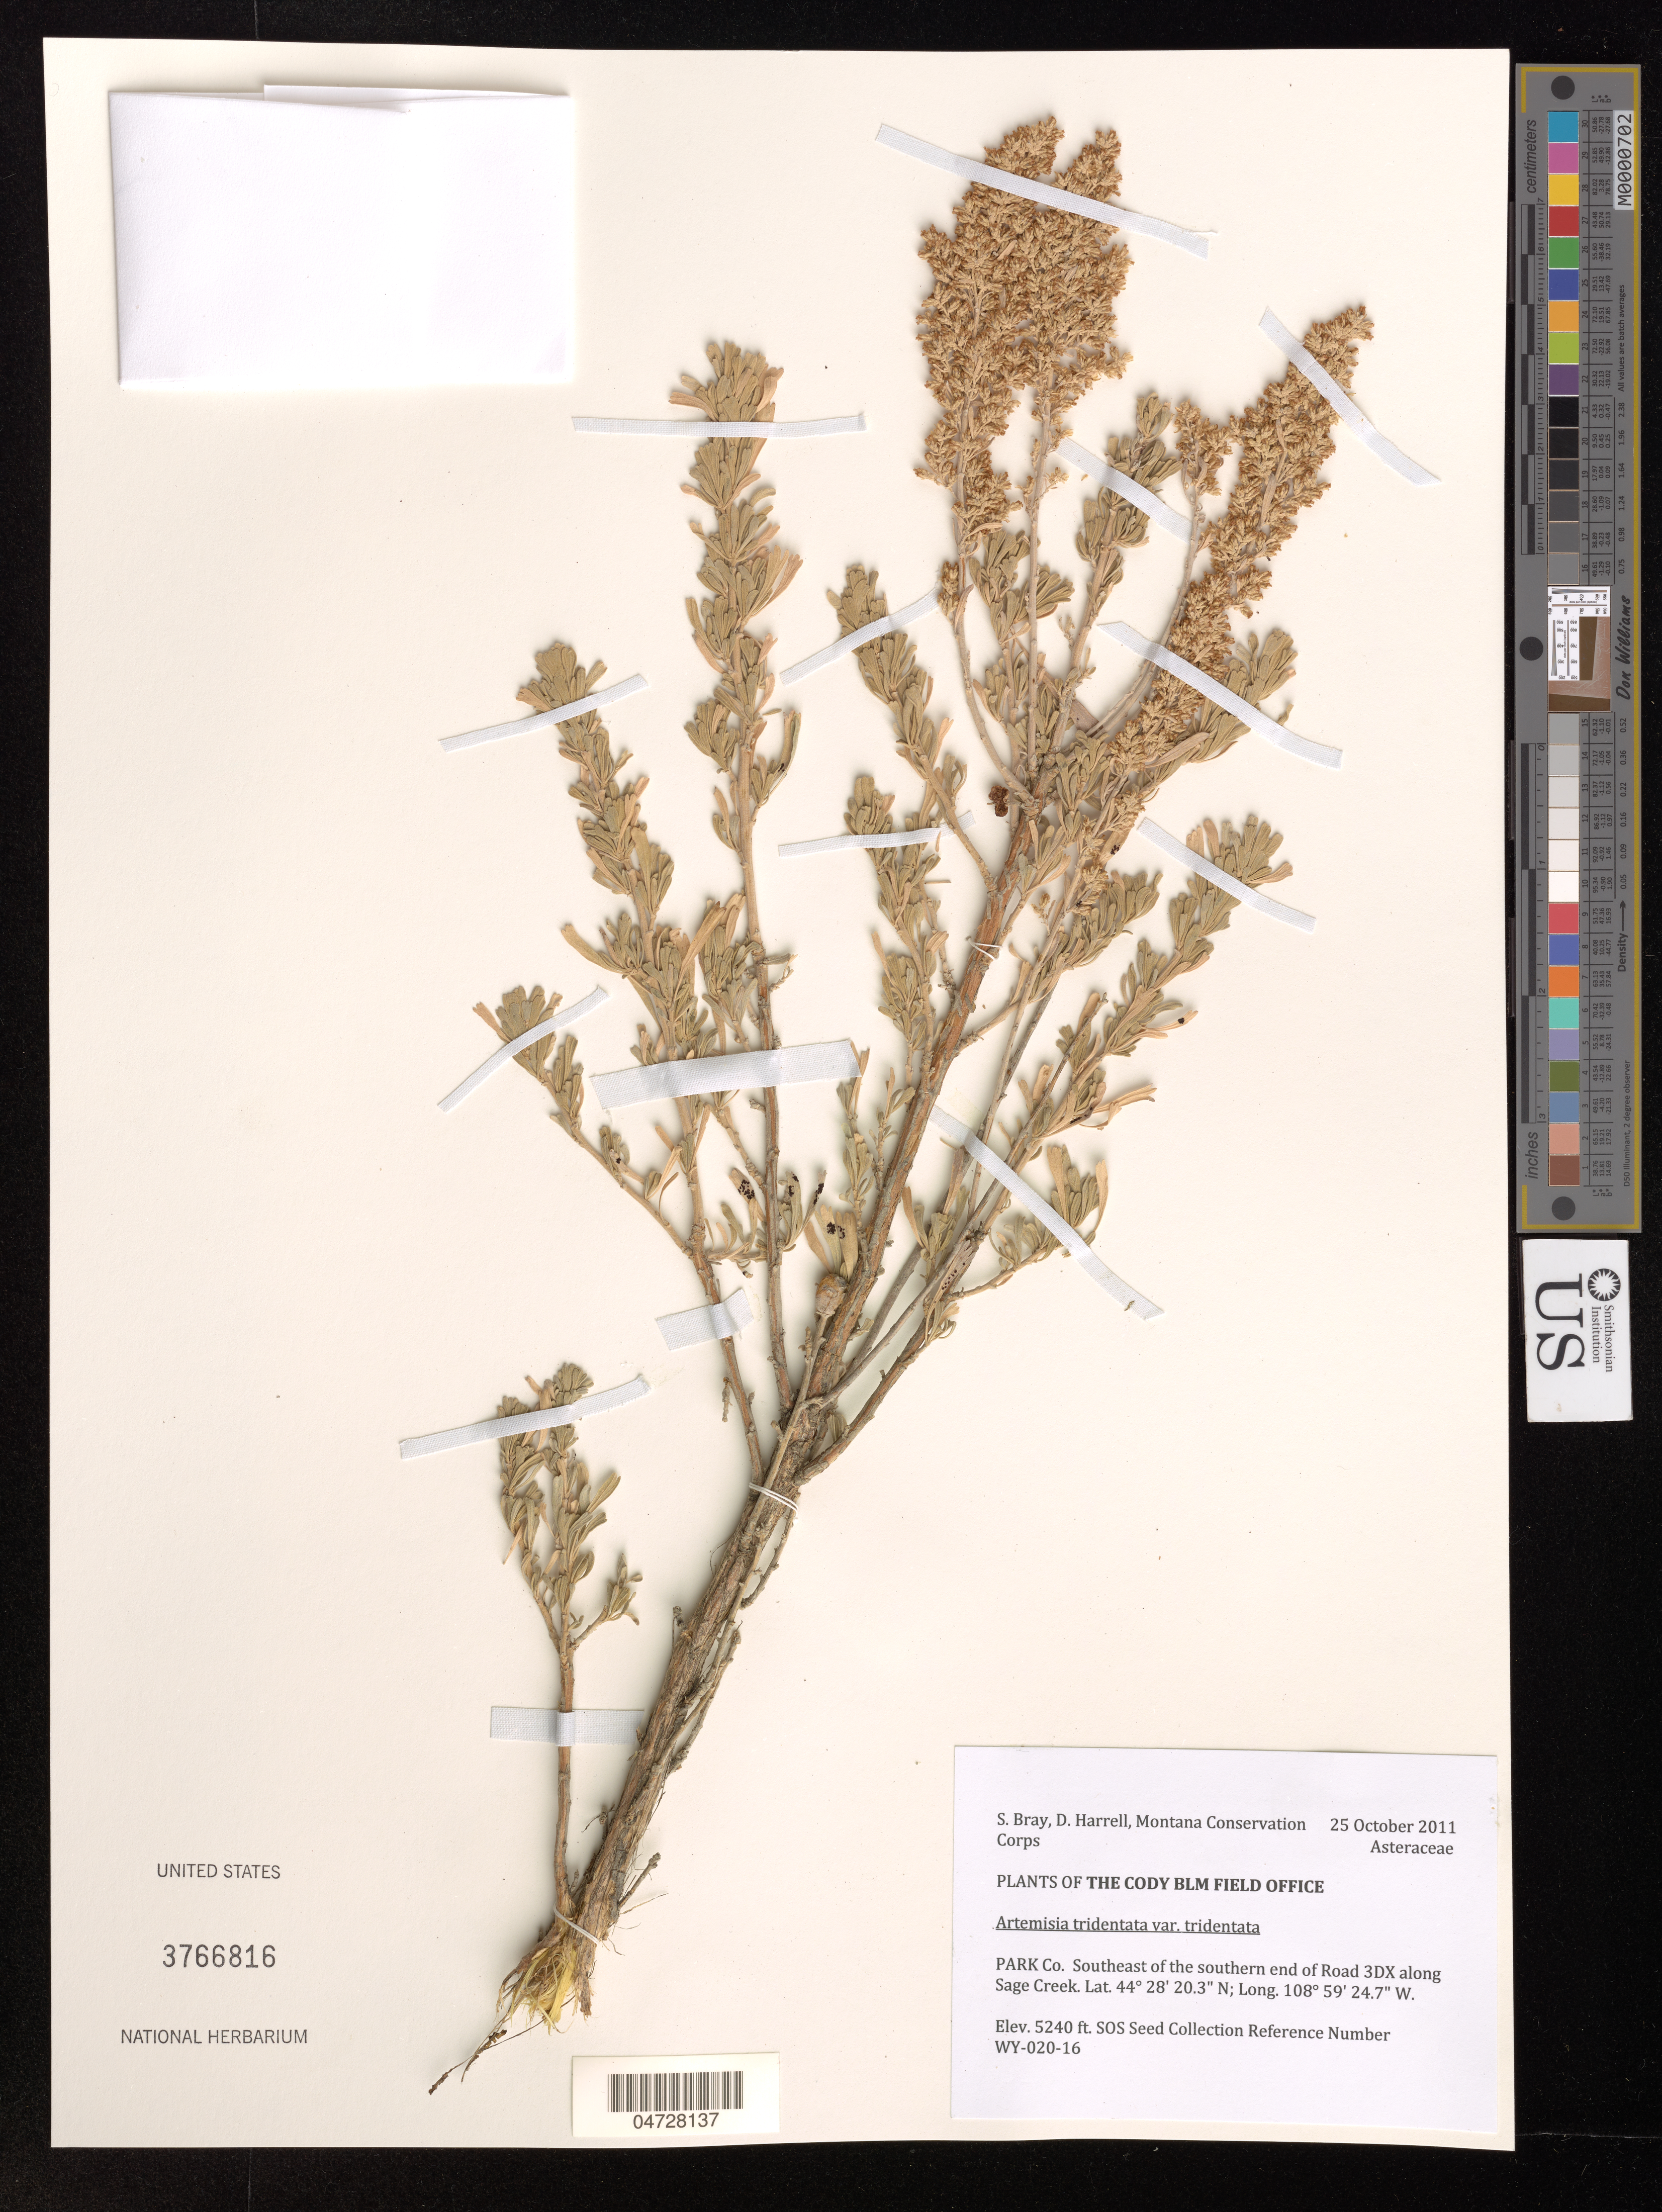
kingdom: Plantae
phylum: Tracheophyta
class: Magnoliopsida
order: Asterales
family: Asteraceae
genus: Artemisia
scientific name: Artemisia tridentata var. tridentata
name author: Nutt.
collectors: S. Bray, D. Harrel & Montana Conservation Corps.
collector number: WY-020-16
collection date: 2011-10-25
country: United States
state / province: Colorado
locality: Park Co. Southeast of the southern end of Road 3SX along Sage Creek.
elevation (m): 1597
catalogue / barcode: US 3766816